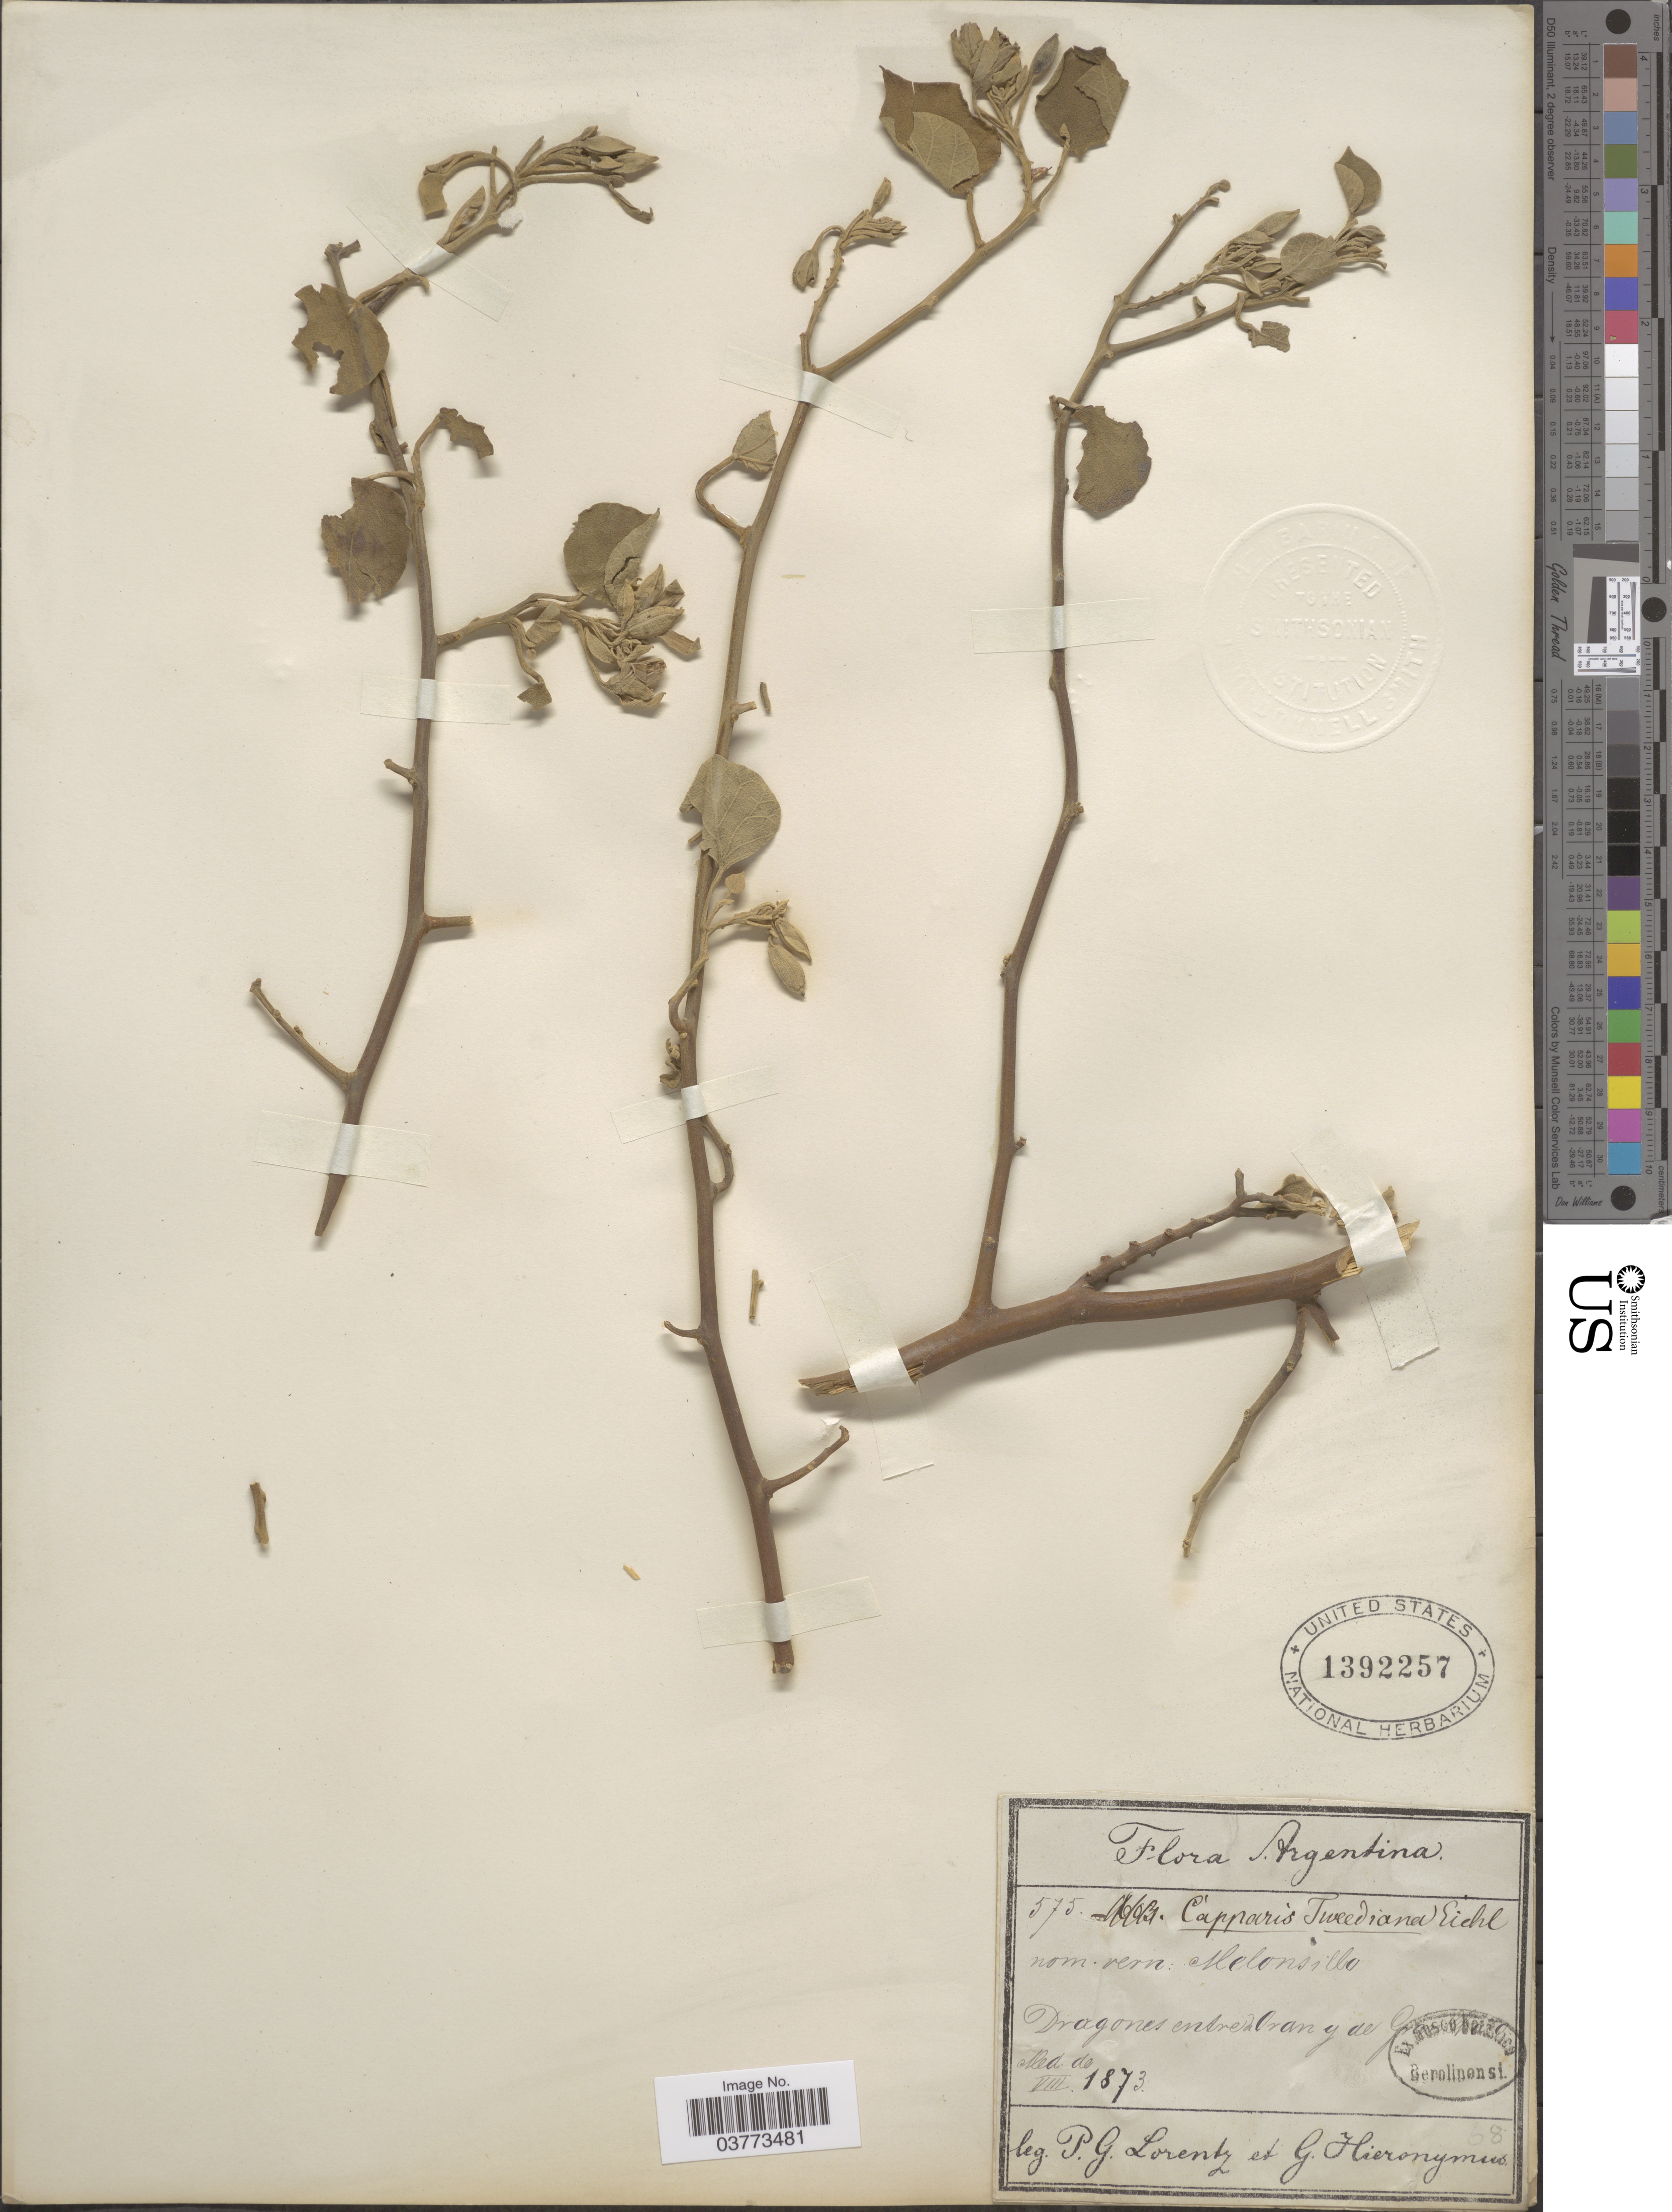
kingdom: Plantae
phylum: Tracheophyta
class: Magnoliopsida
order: Brassicales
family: Capparaceae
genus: Capparicordis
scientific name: Capparicordis tweediana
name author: (Eichler) Iltis & Cornejo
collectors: P. G. Lorentz & G. H. Hieronymus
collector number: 575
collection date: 1873-08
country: Argentina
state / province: Chaco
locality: Dragones entre de Oran y de Gran [illegible text]. Chaco.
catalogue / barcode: US 1392257